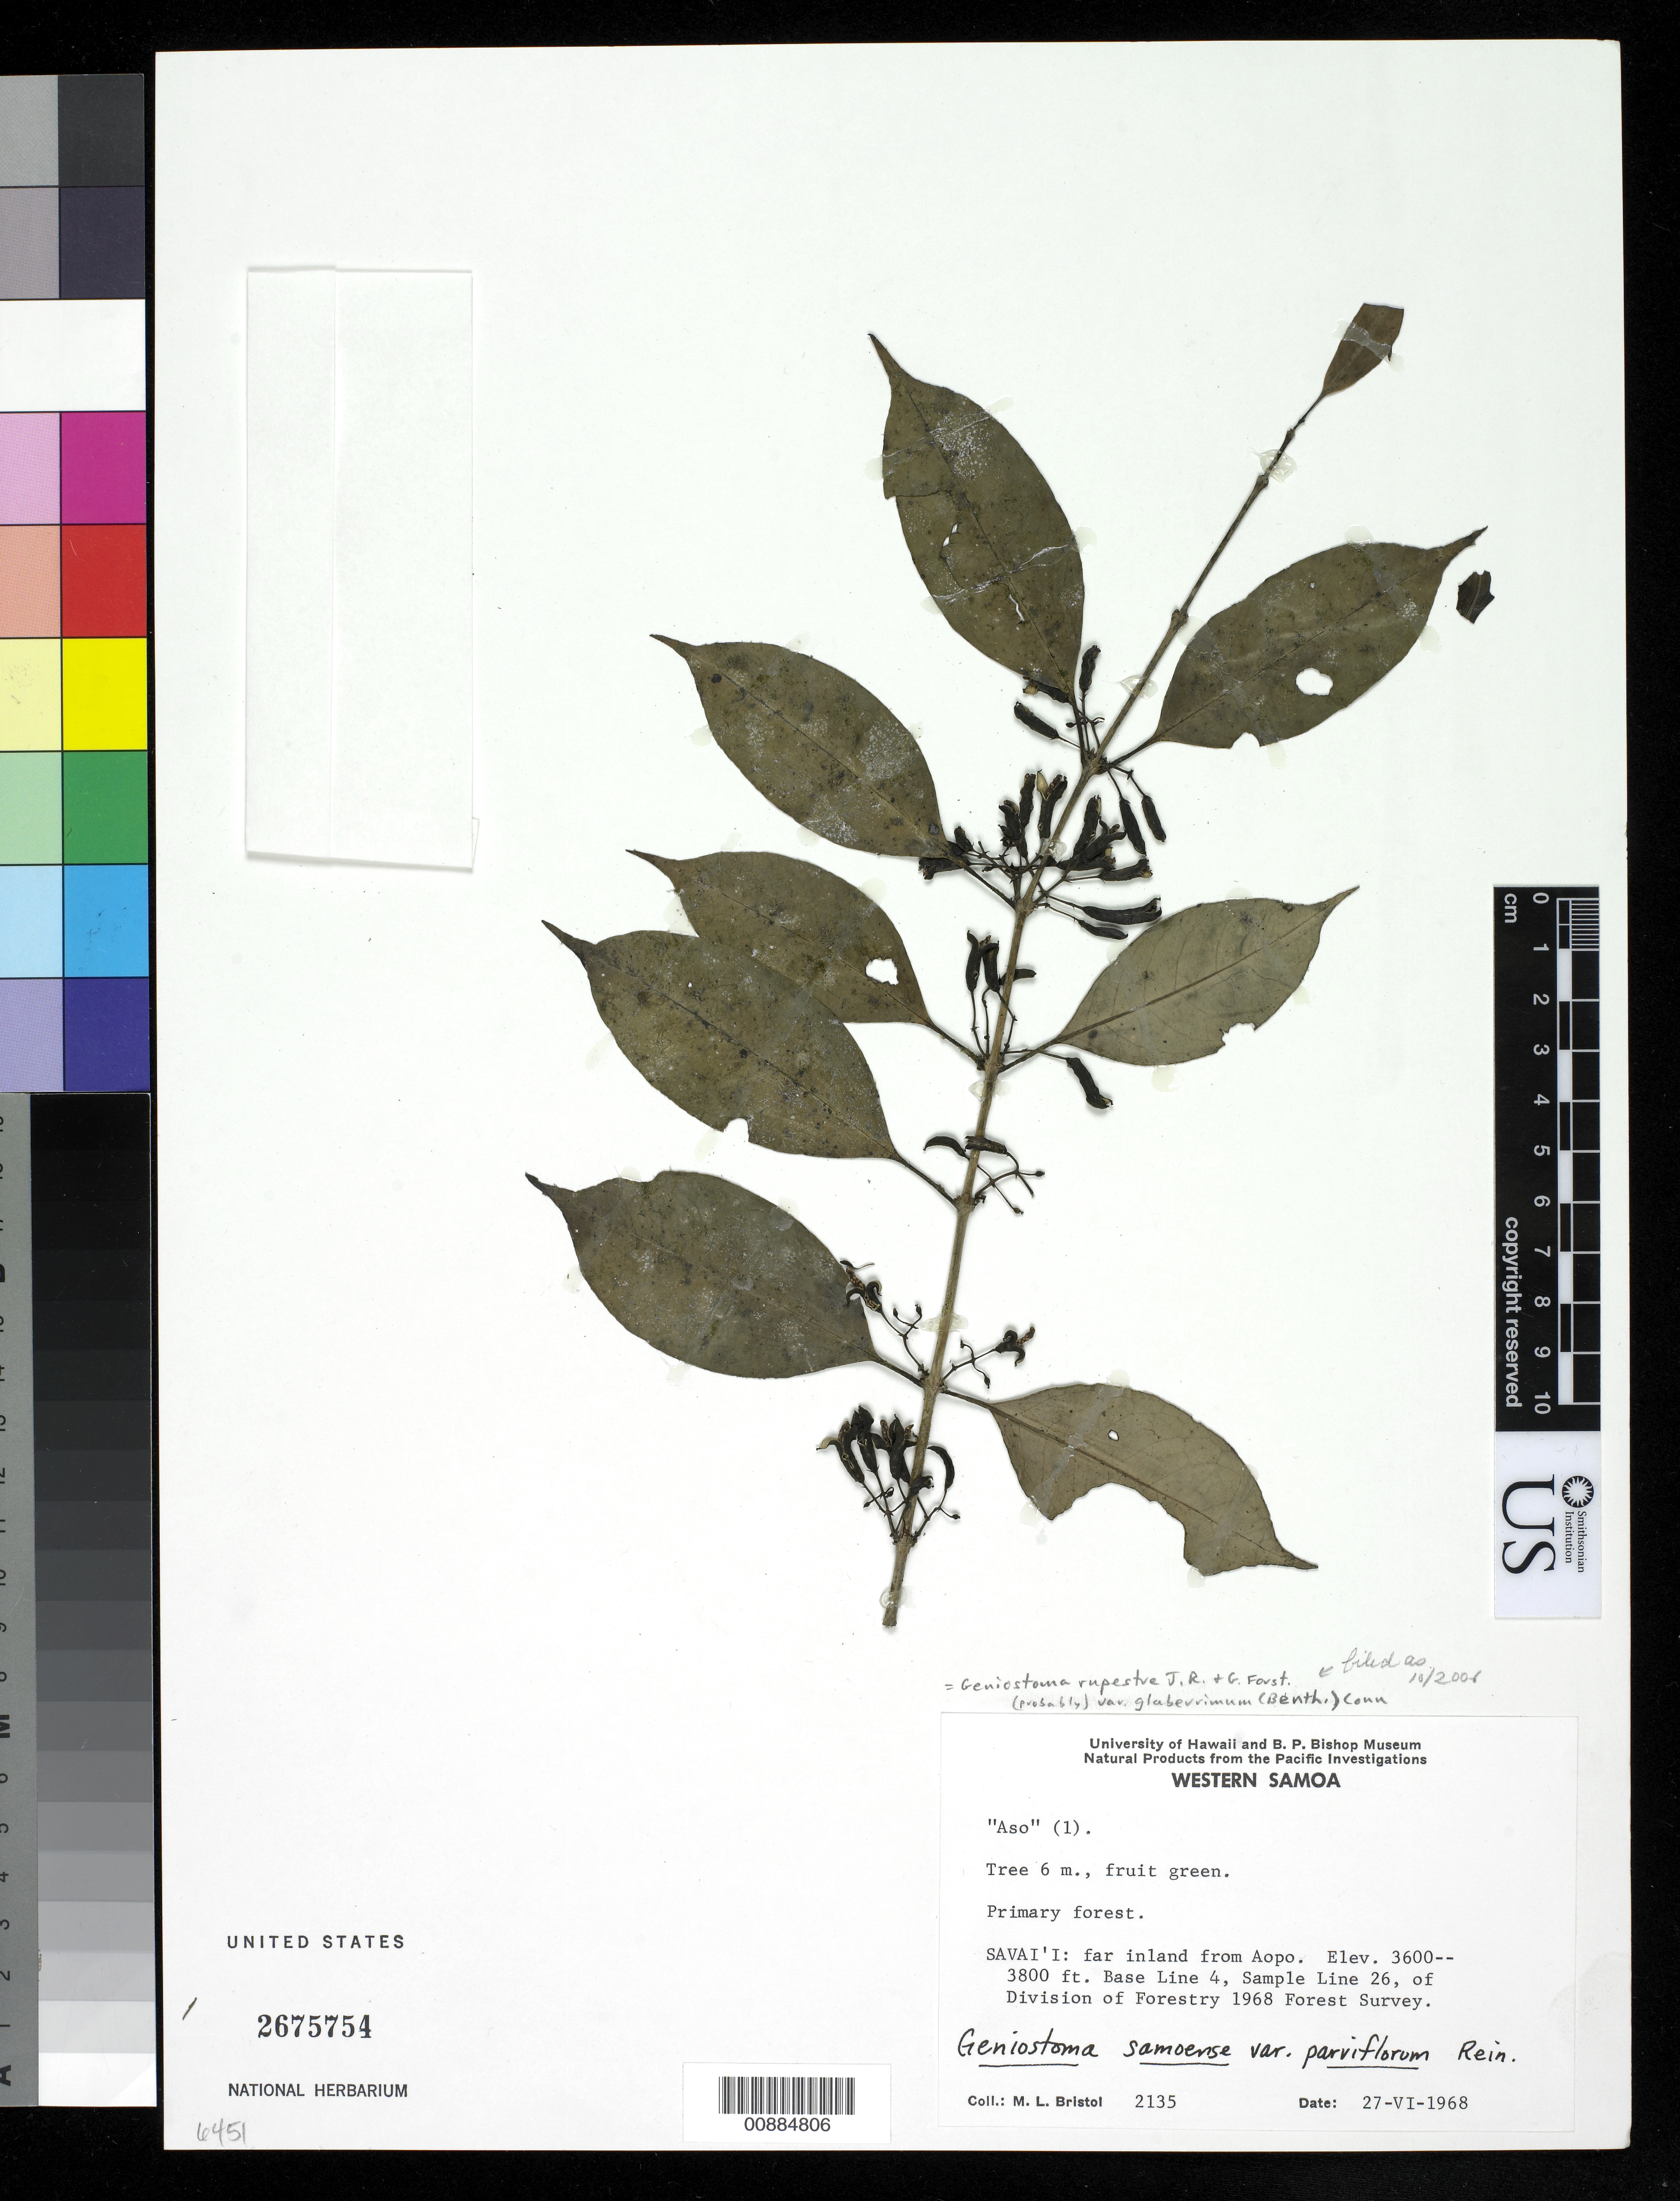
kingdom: Plantae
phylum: Tracheophyta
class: Magnoliopsida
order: Gentianales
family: Loganiaceae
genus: Geniostoma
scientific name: Geniostoma rupestre var. rupestre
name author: J.R. Forst. & G. Forst.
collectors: M. L. Bristol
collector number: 2135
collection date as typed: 27 Jun 1968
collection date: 1968-06-27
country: Samoa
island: Savai'i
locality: Far inland from Apopo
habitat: Primary Forest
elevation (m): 1097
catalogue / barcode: US 2675754